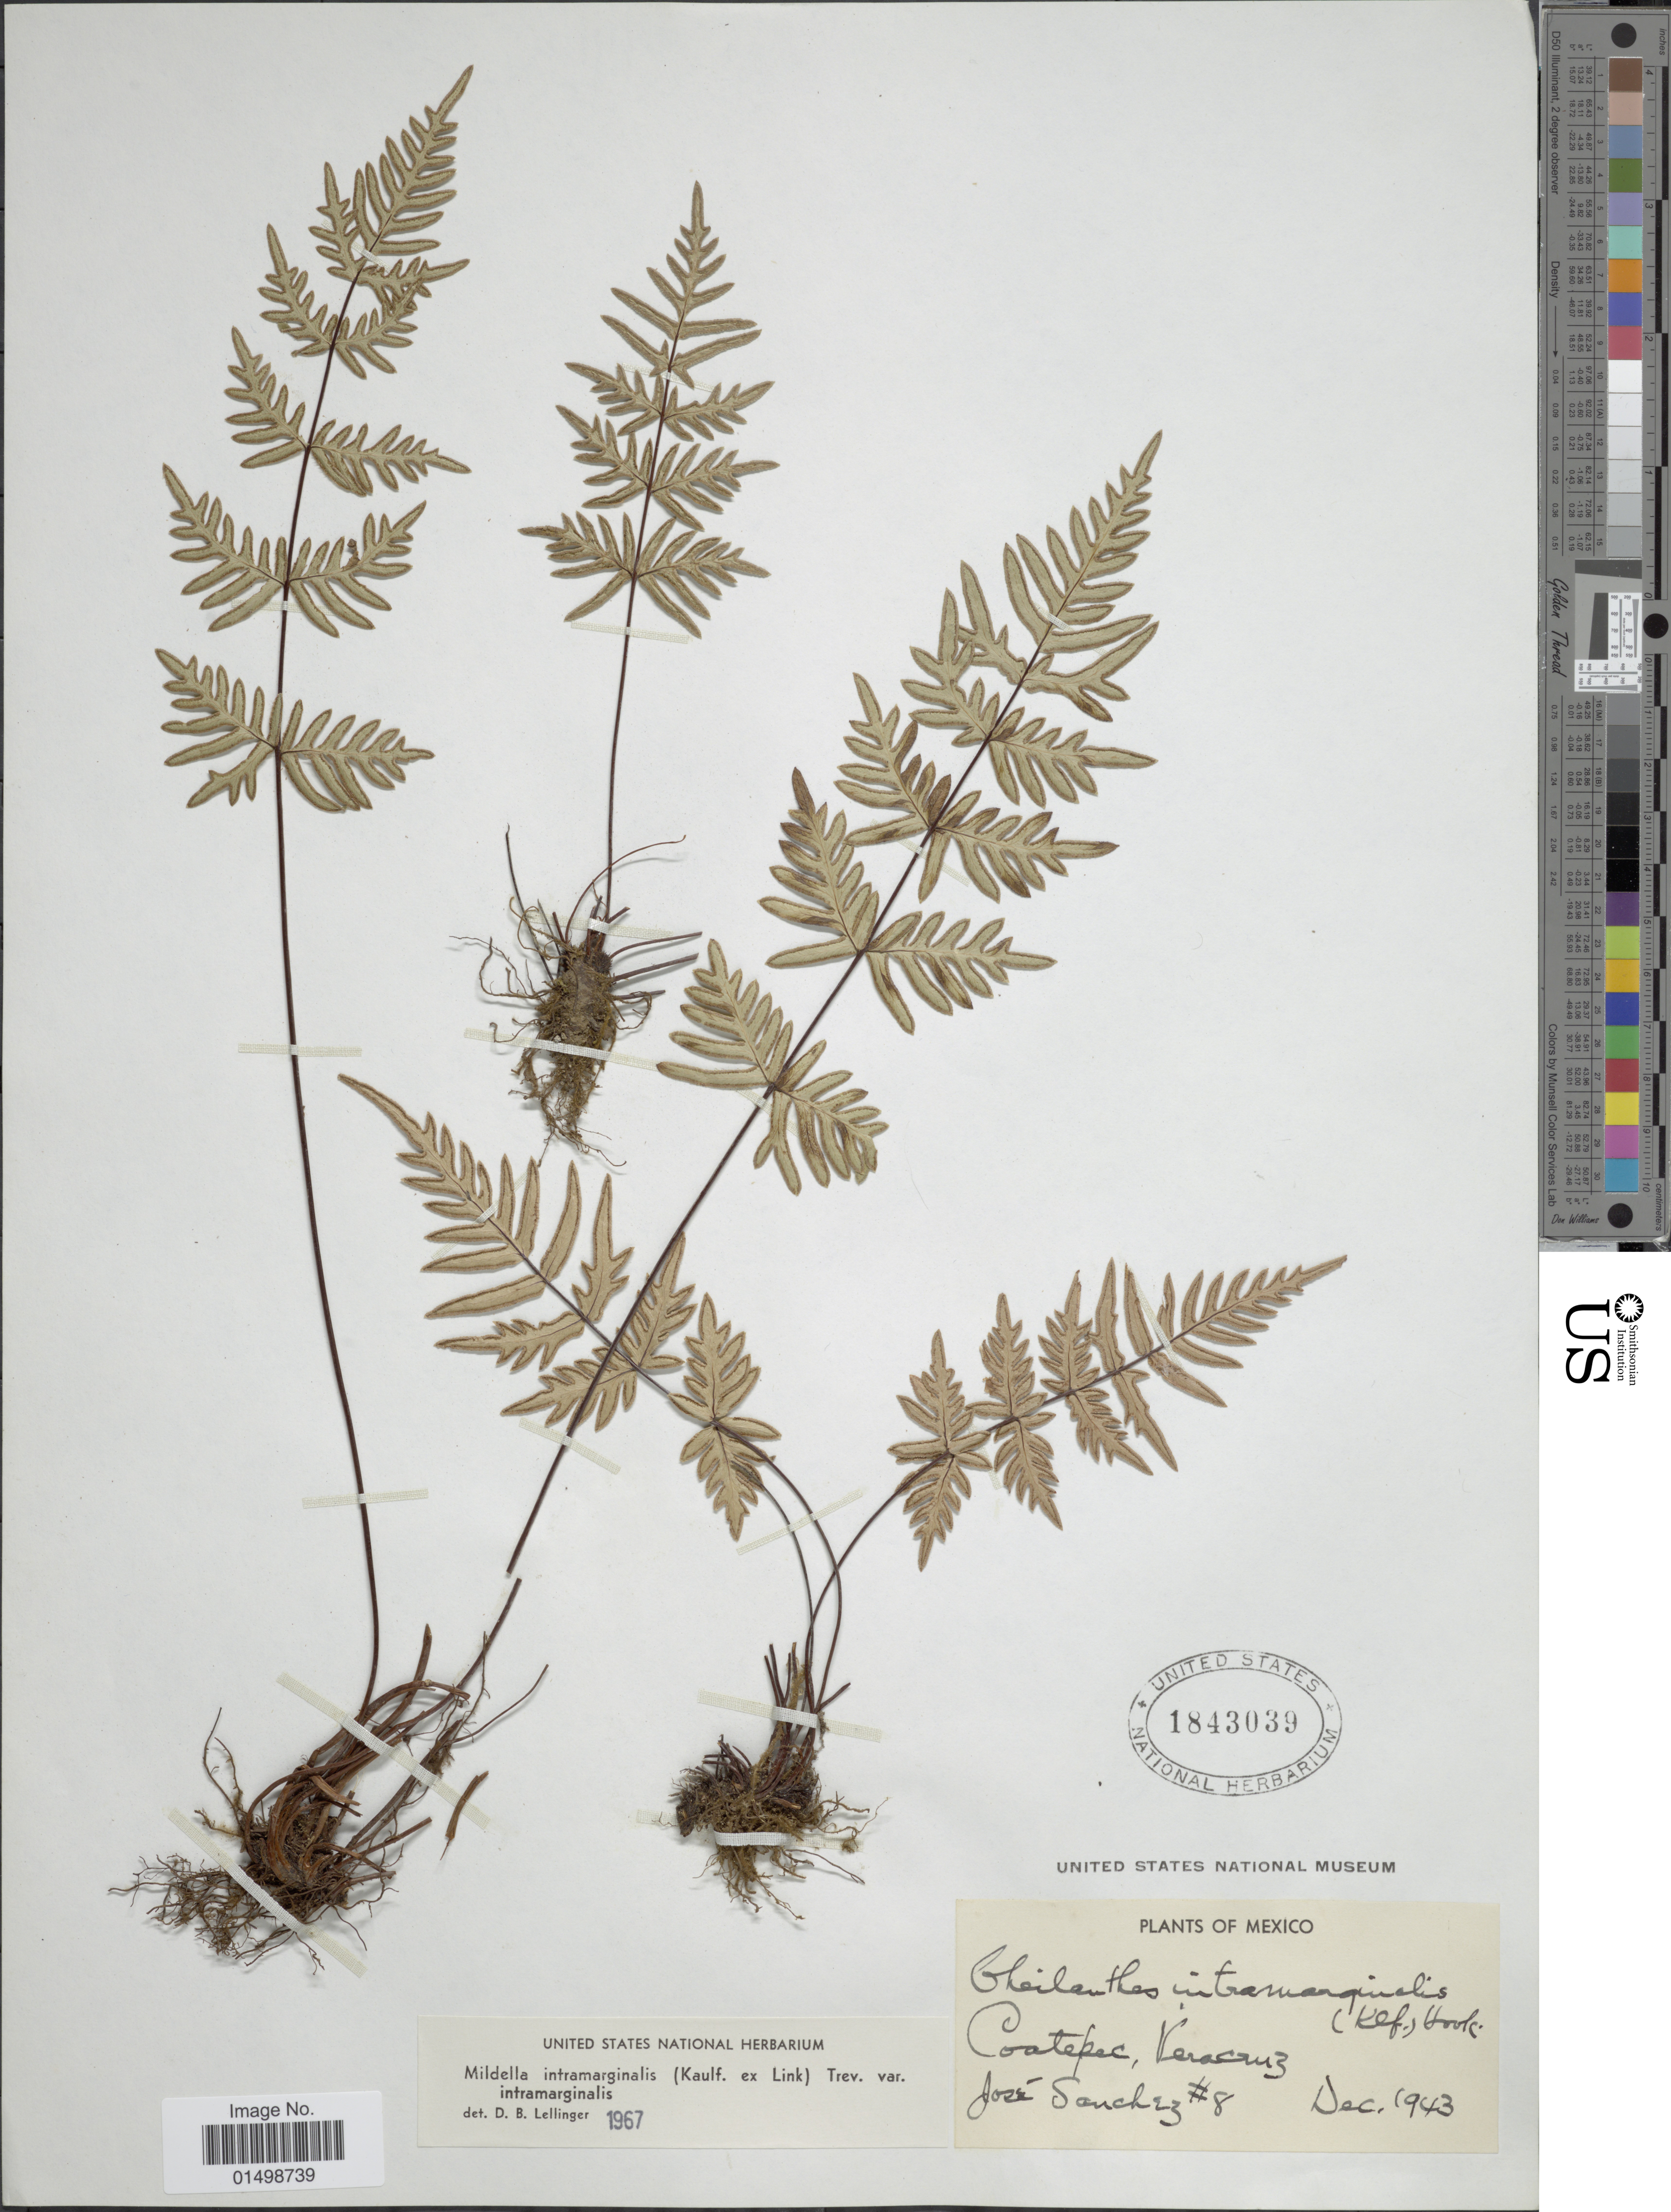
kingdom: Plantae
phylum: Tracheophyta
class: Polypodiopsida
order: Polypodiales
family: Pteridaceae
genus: Cheilanthes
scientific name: Cheilanthes intramarginalis var. intramarginalis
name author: (Kaulf.) Hook.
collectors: J. Sánchez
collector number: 8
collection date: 1943-12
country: Mexico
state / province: Veracruz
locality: Coatepec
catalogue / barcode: US 1843039